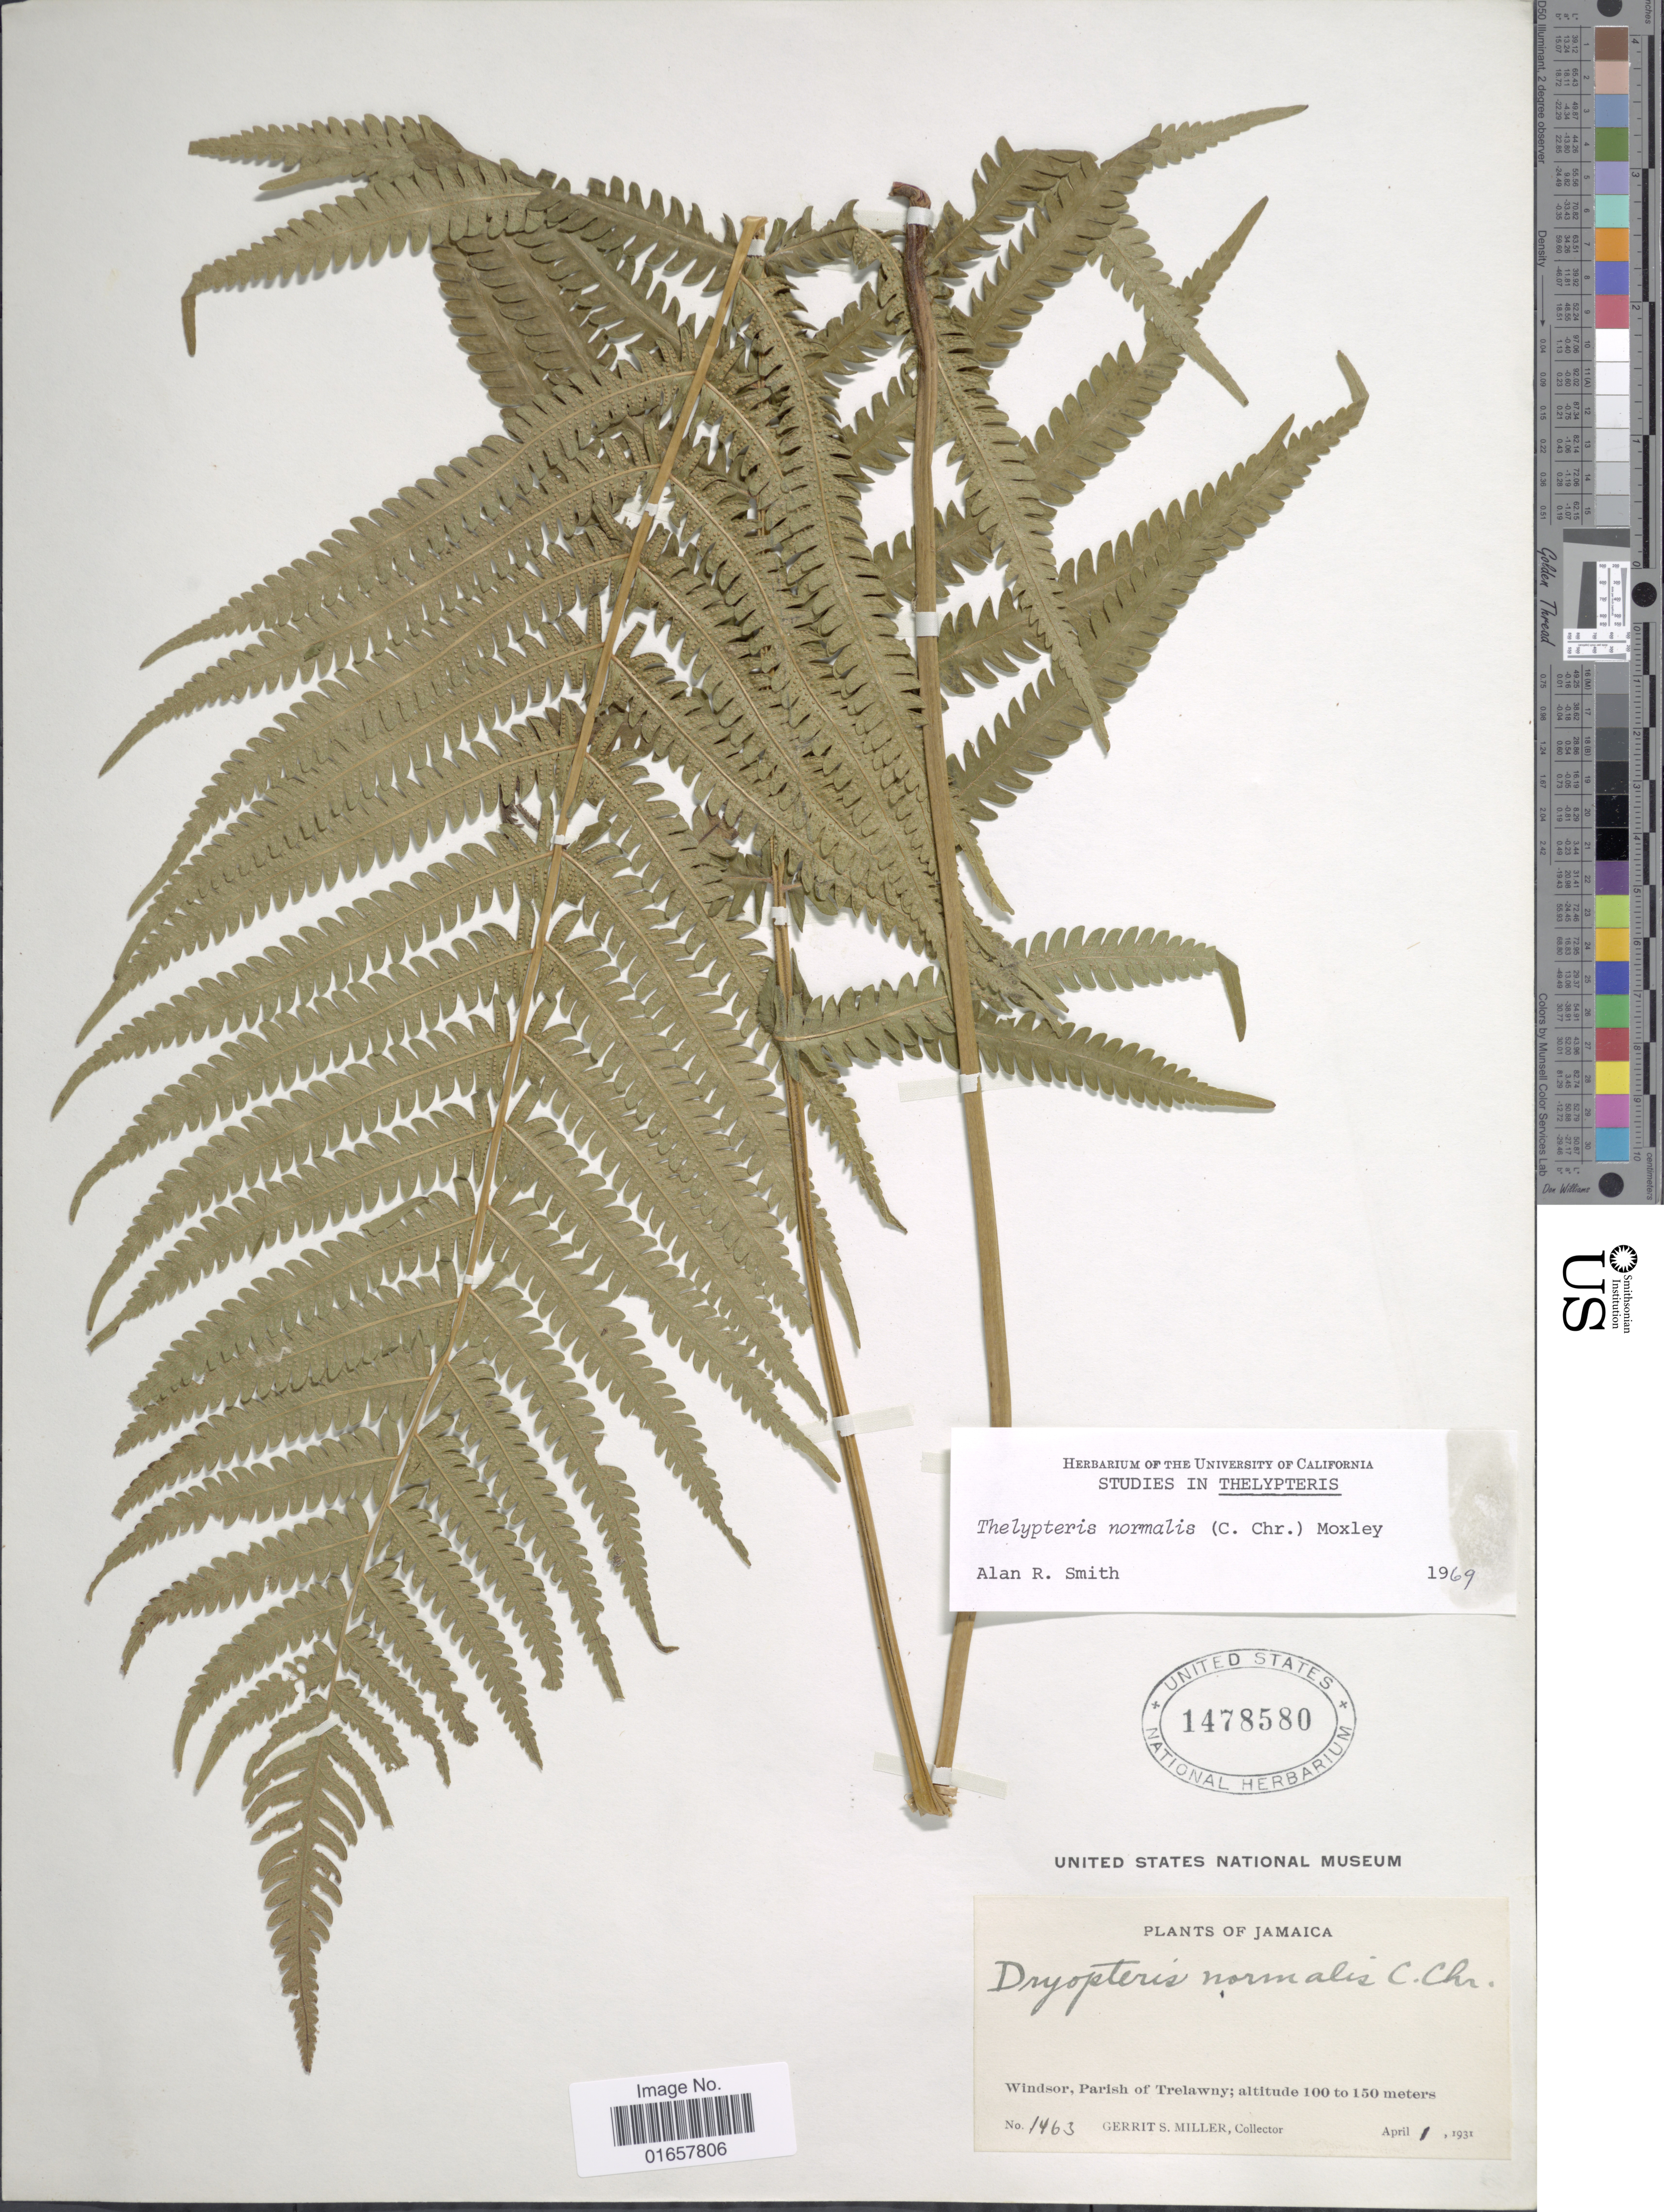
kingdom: Plantae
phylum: Tracheophyta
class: Polypodiopsida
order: Polypodiales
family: Thelypteridaceae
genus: Christella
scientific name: Christella kunthii comb. ined.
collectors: G. S. Miller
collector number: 1463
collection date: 1931-04-01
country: Jamaica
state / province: Trelawny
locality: Jamaica, Windsor, Parish of Trelawny.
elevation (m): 100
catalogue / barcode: US 1478580